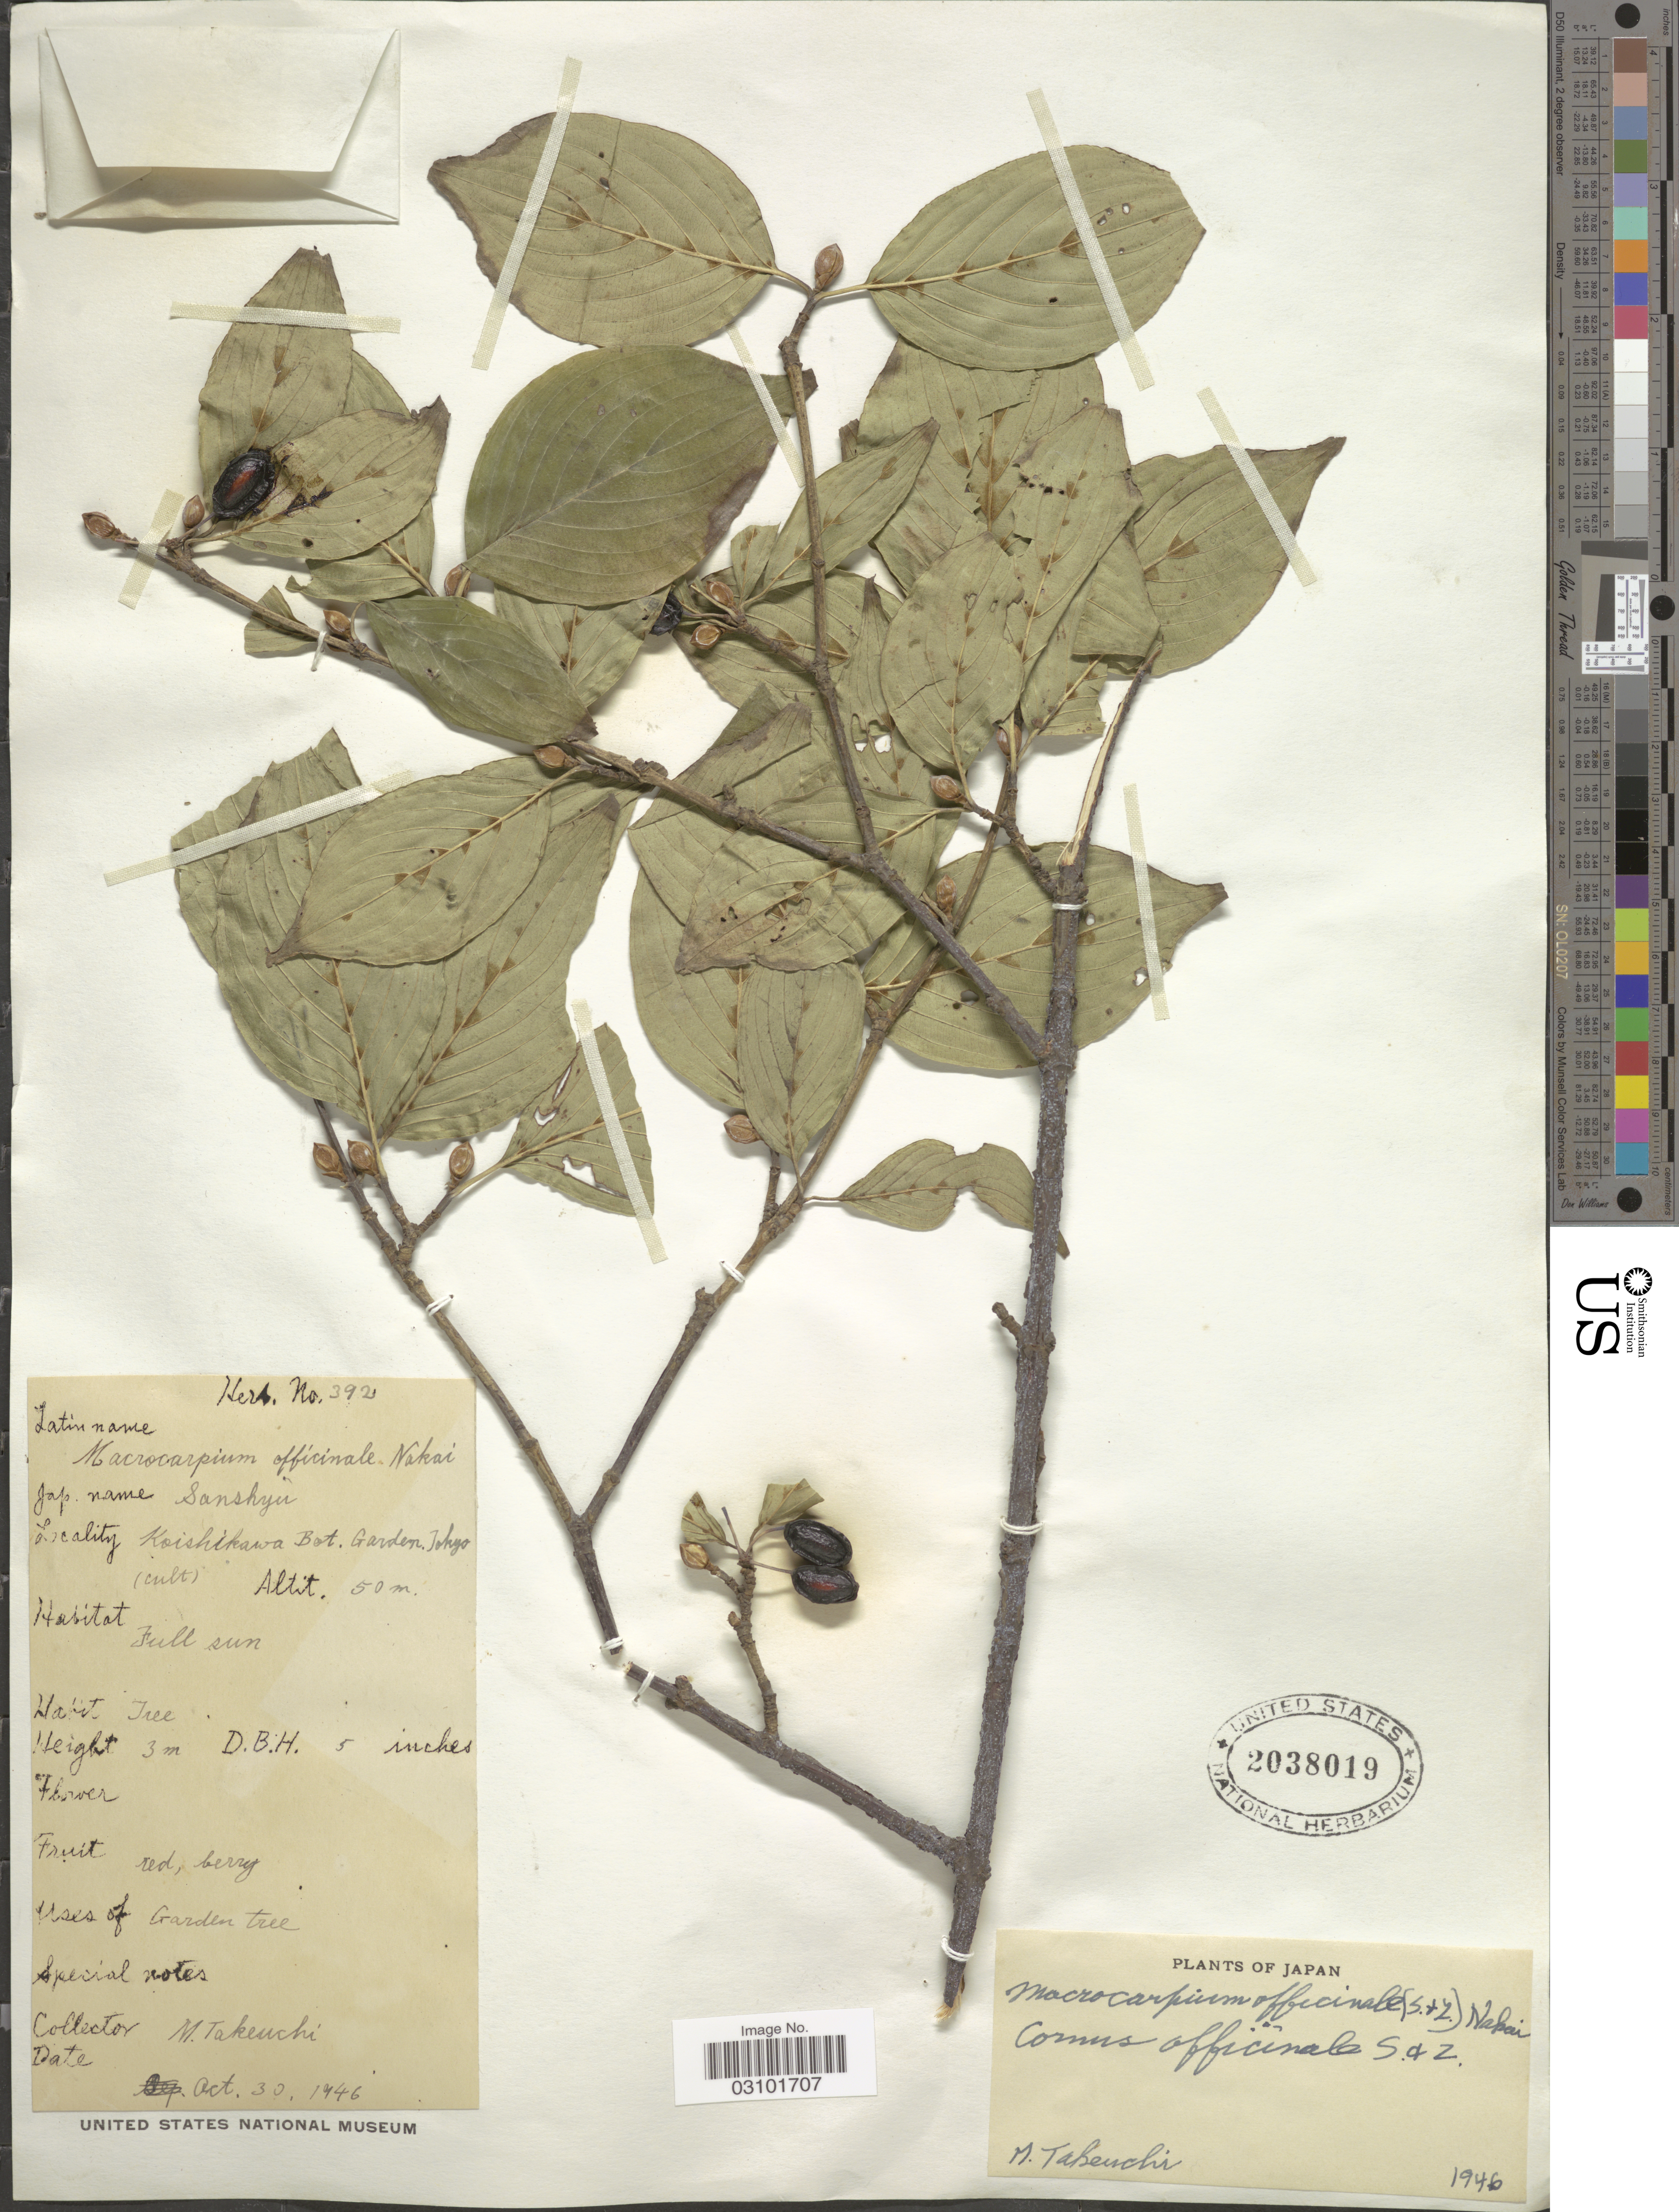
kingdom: Plantae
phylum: Tracheophyta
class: Magnoliopsida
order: Cornales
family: Cornaceae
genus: Cornus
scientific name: Cornus officinalis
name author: Siebold & Zucc.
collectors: M. Takeuchi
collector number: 392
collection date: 1946-10-30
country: Japan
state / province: Tokyo, Federal City of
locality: Koishikawa Bot. Garden. Tokyo.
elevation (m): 50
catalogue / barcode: US 2038019